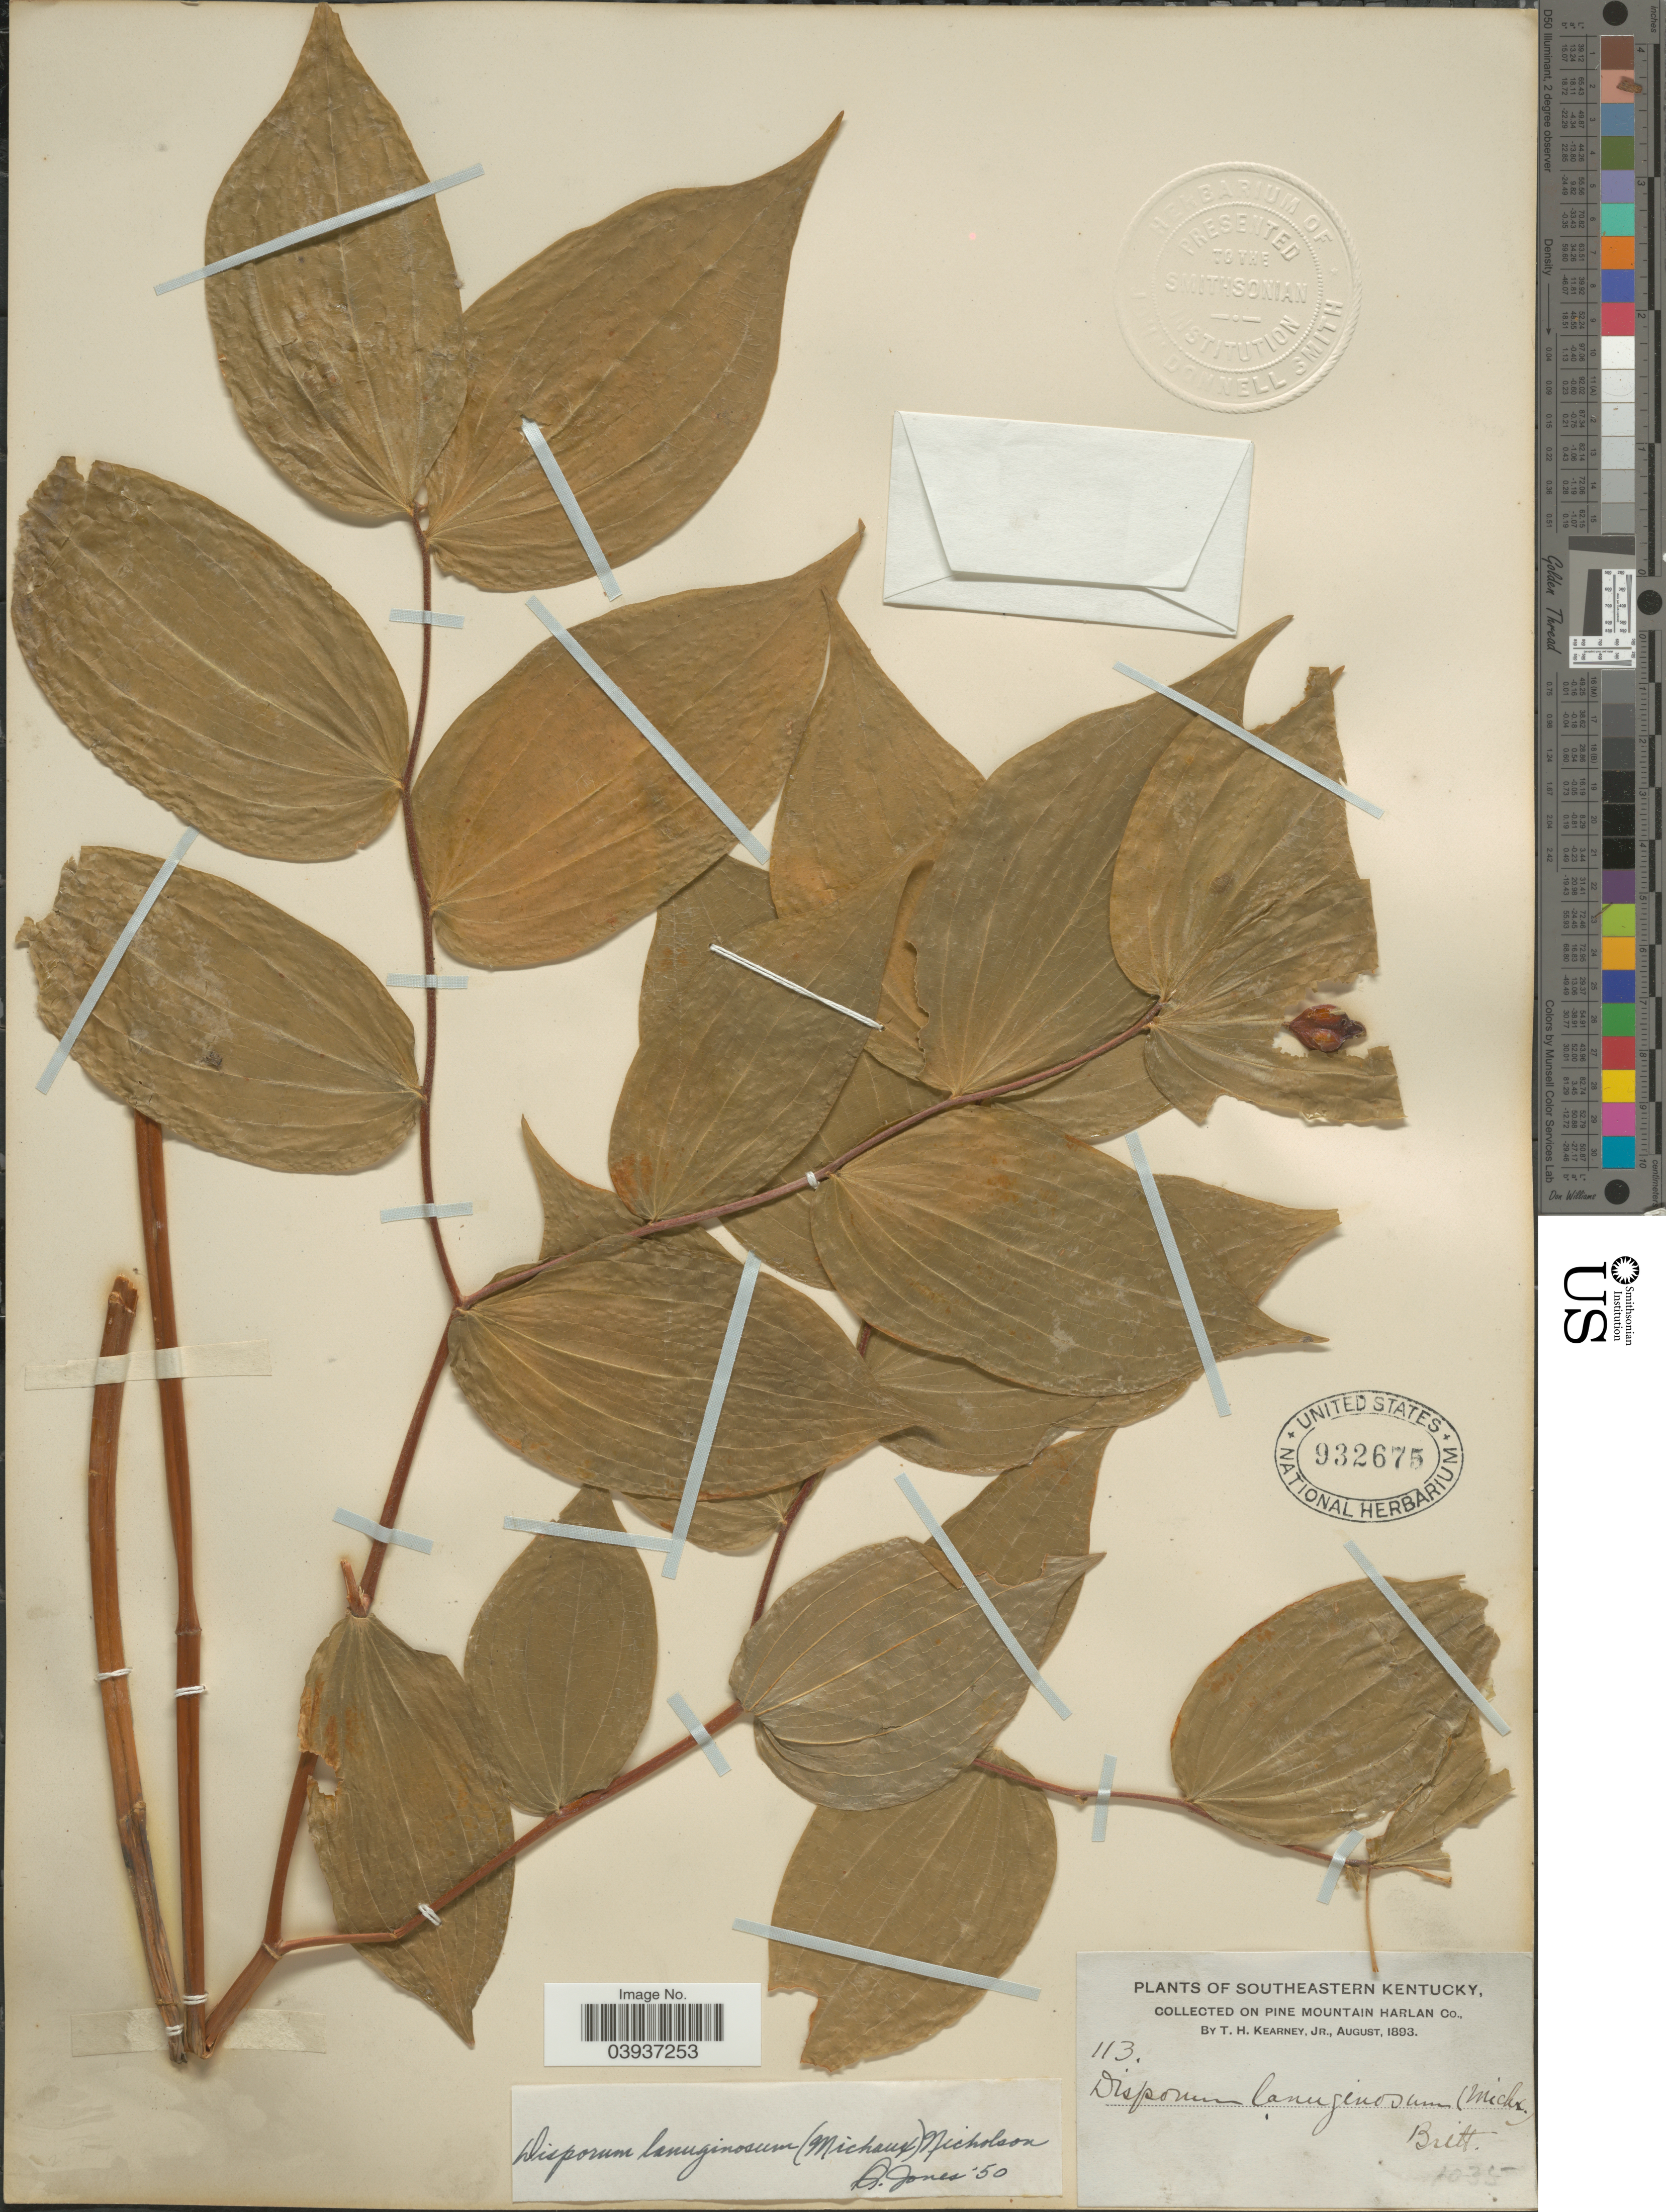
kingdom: Plantae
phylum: Tracheophyta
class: Liliopsida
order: Liliales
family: Colchicaceae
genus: Disporum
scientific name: Disporum lanuginosum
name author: (Michx.) G. Nicholson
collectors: T. H. Kearney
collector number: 113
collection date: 1893-08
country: United States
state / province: Kentucky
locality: Southeastern Kentucky, on Pine Mountain, Harlan Co.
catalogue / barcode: US 932675